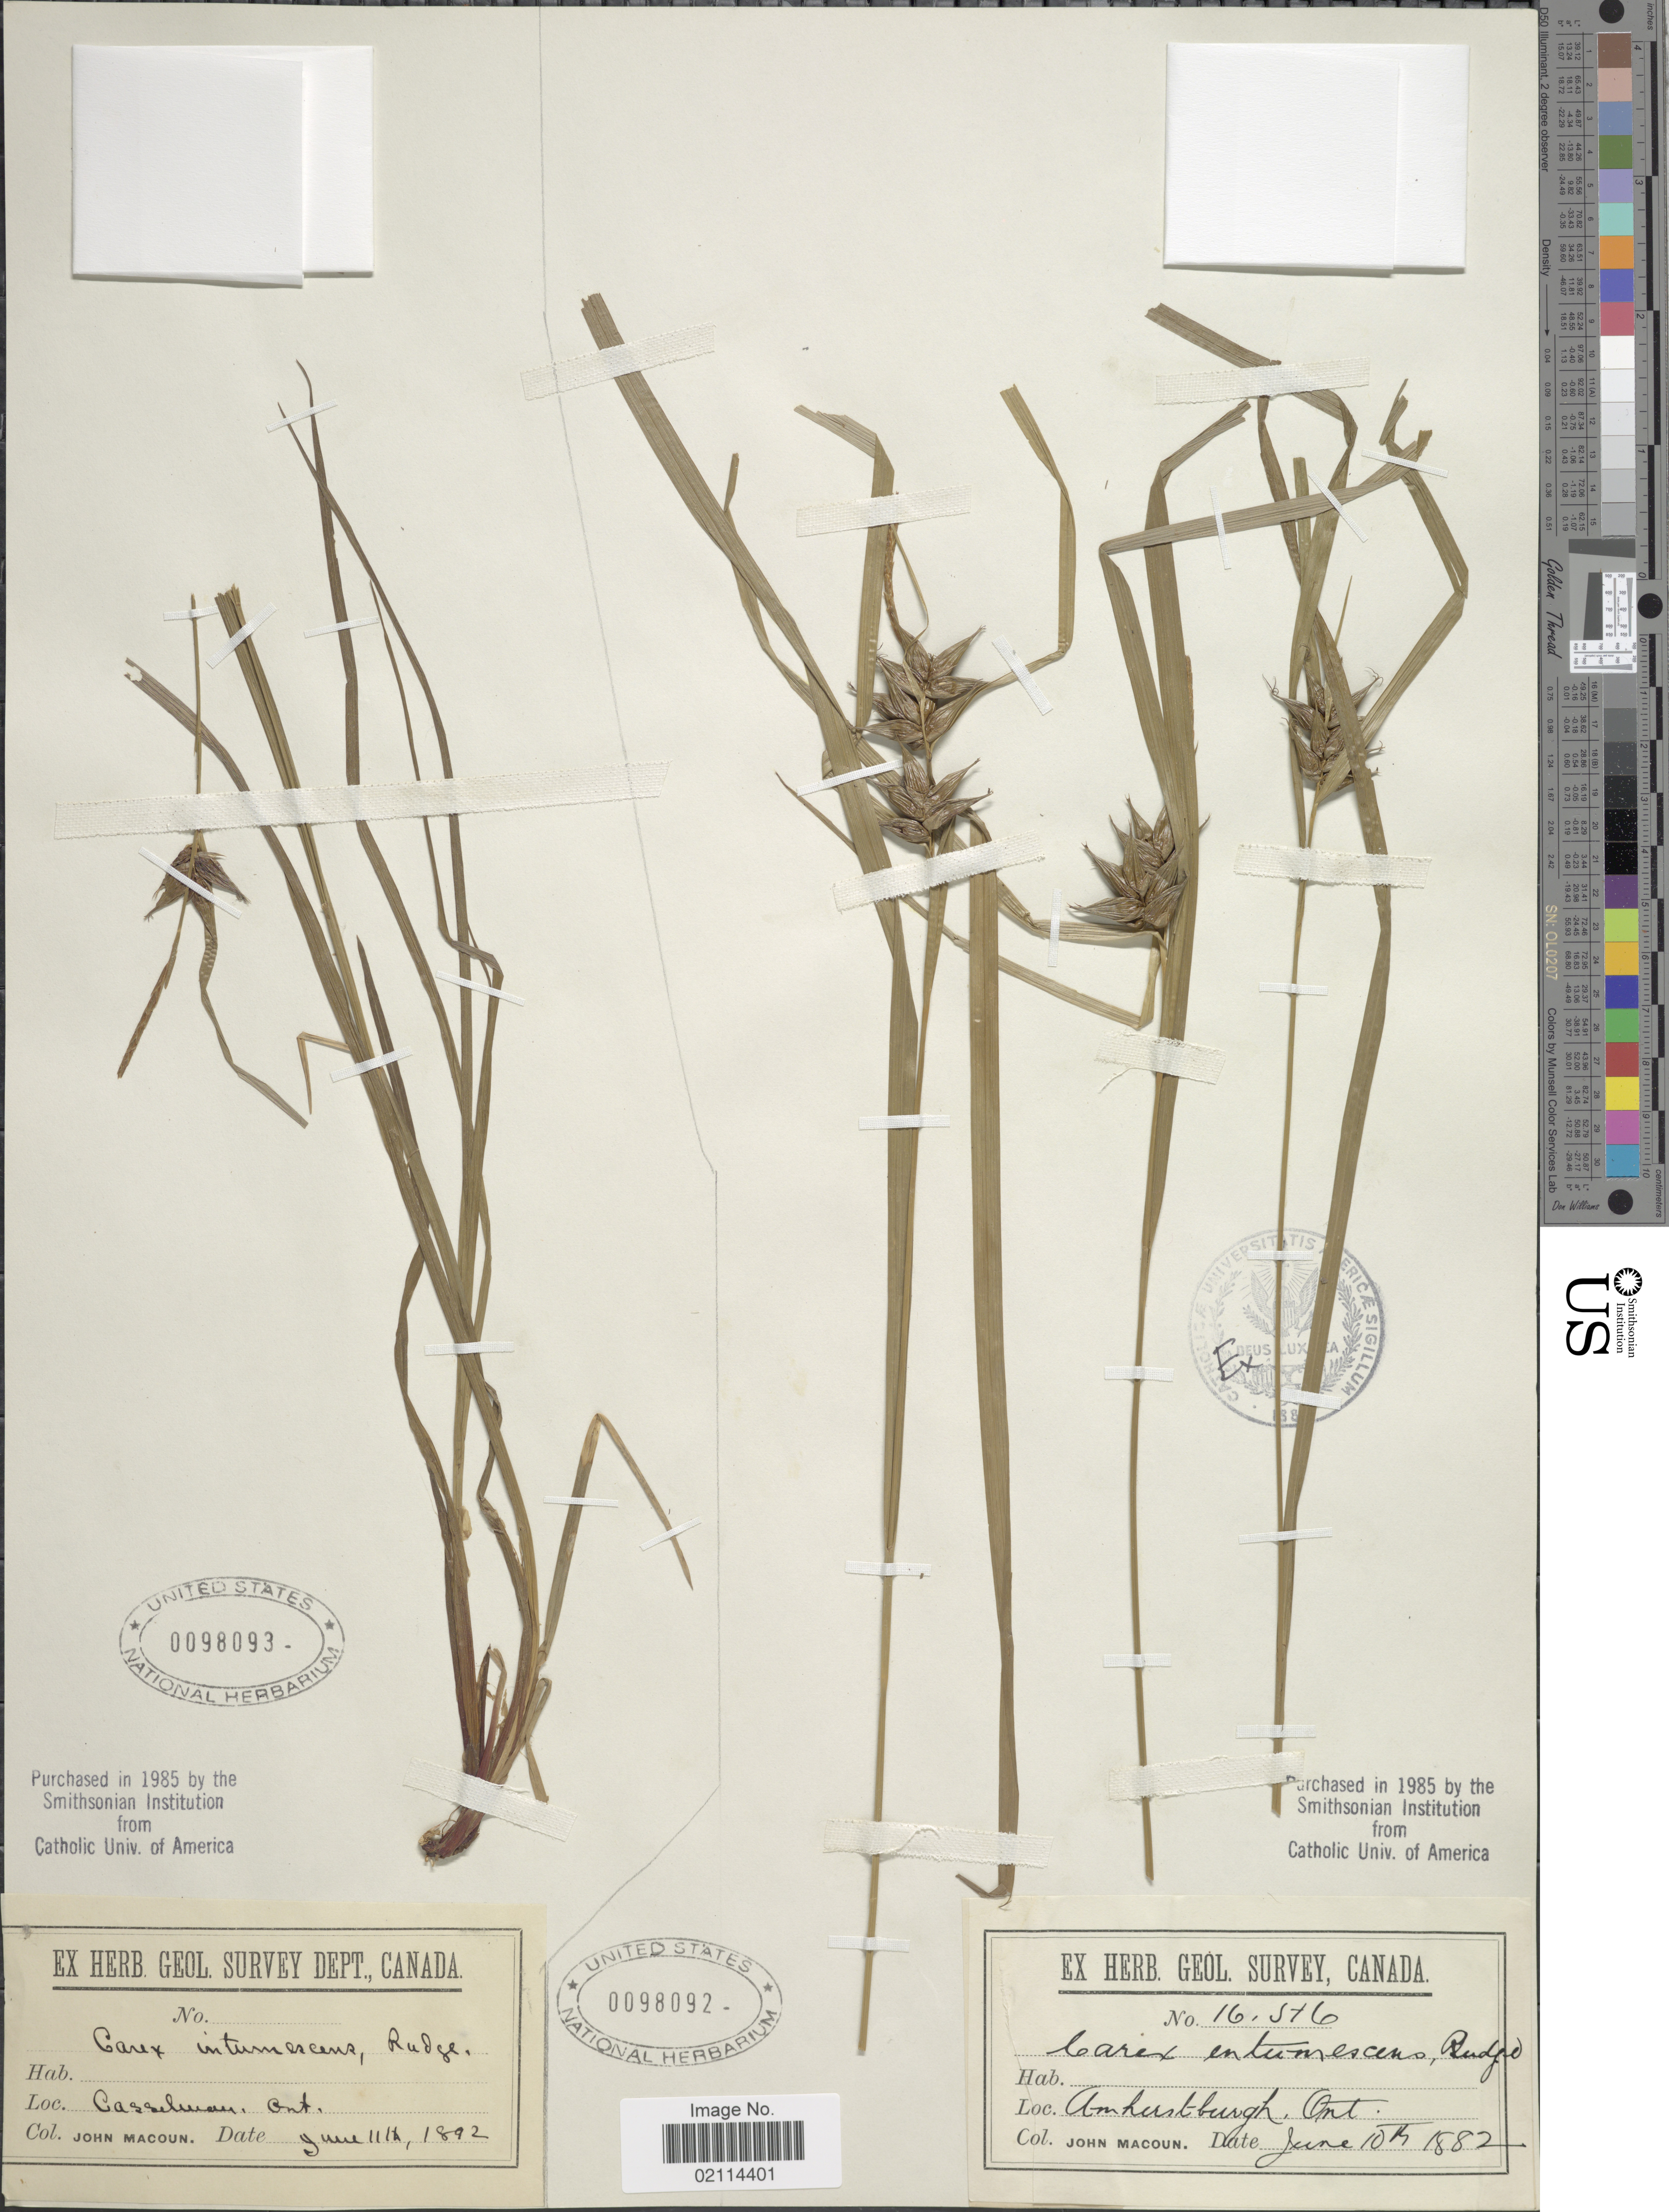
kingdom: Plantae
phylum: Tracheophyta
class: Liliopsida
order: Poales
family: Cyperaceae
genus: Carex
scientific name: Carex intumescens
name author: Rudge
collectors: J. Macoun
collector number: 16546*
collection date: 1882-06-10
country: Canada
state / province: Ontario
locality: Amherstburgh.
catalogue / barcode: US 98092-2